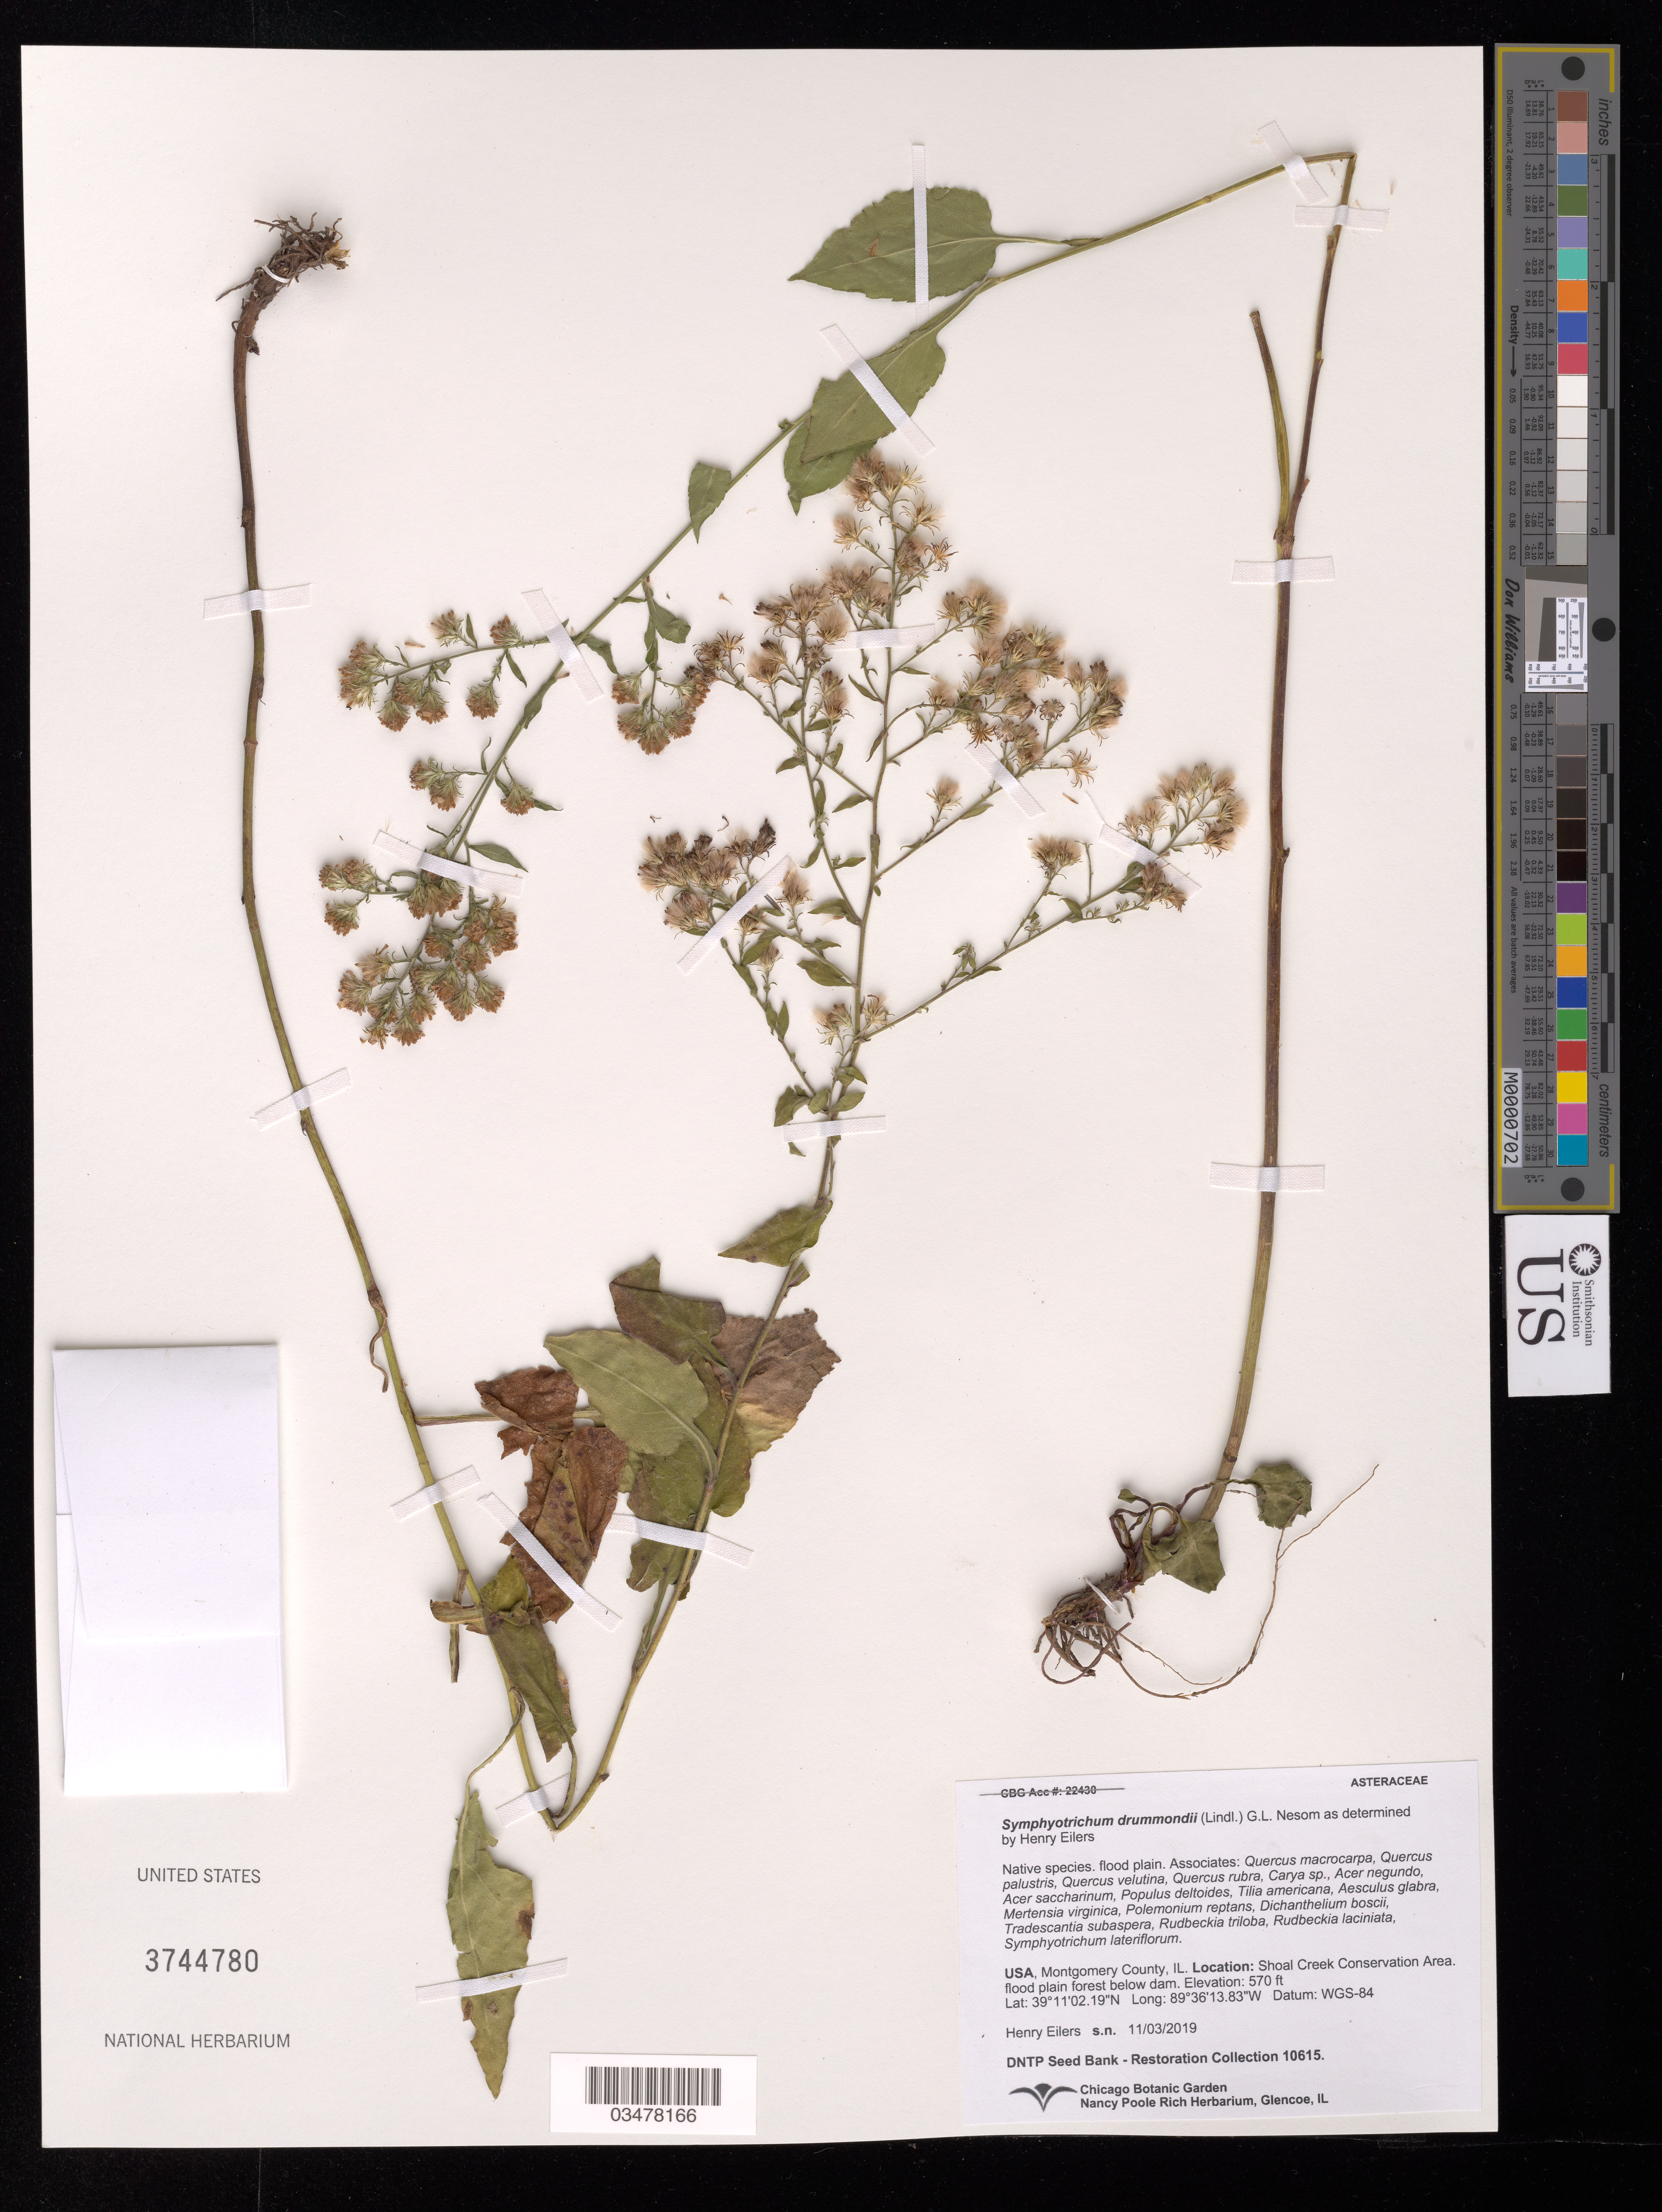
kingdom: Plantae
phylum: Tracheophyta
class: Magnoliopsida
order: Asterales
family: Asteraceae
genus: Symphyotrichum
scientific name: Symphyotrichum drummondii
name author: (Lindl.) G.L. Nesom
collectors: H. Eilers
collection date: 2019-11-03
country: United States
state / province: Illinois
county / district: Montgomery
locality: Shoal Creek Conservation Area, flood plain forest below dam.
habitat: Floot plain. With Quercus rubra, Carya sp., Acer negundo, Mertensia virginica, ect.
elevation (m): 174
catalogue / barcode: US 3744780